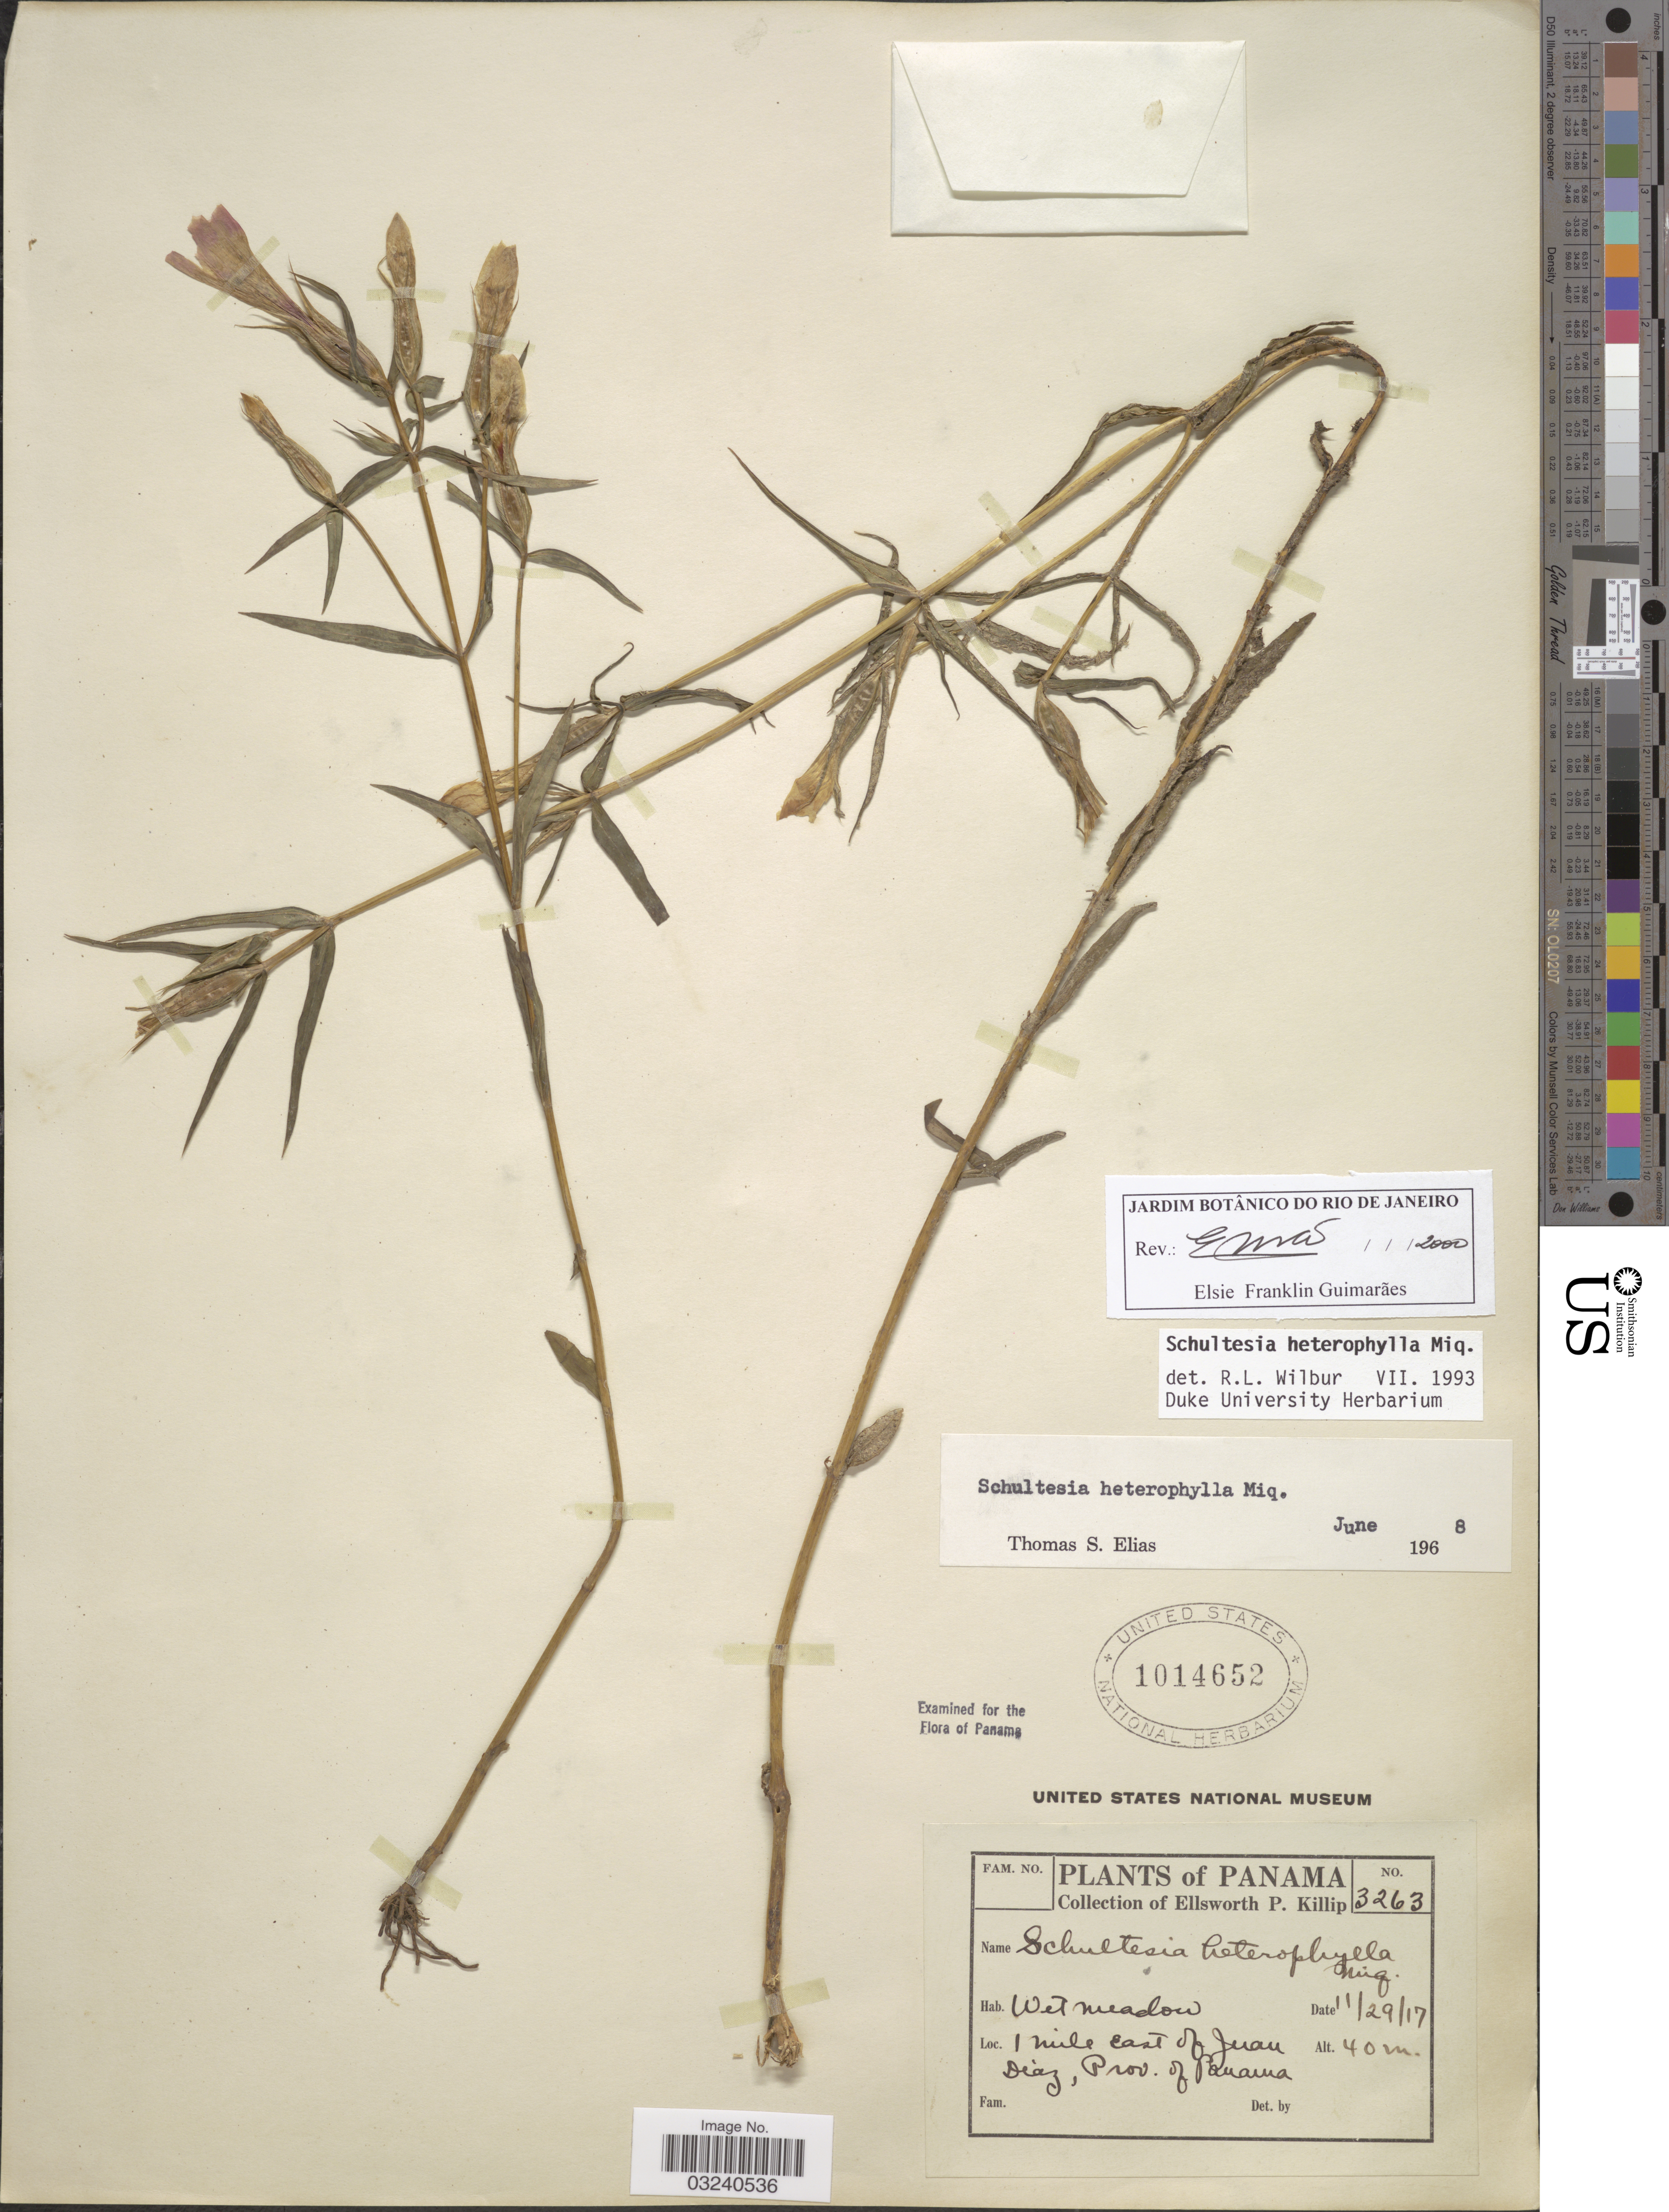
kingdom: Plantae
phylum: Tracheophyta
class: Magnoliopsida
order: Gentianales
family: Gentianaceae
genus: Schultesia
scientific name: Schultesia heterophylla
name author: Miq.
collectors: E. P. Killip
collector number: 3263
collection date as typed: Transcribed d/m/y: 29/11/17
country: Panama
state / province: Panamá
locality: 1 mile east of Juan Diaz.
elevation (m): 40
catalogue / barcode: US 1014652